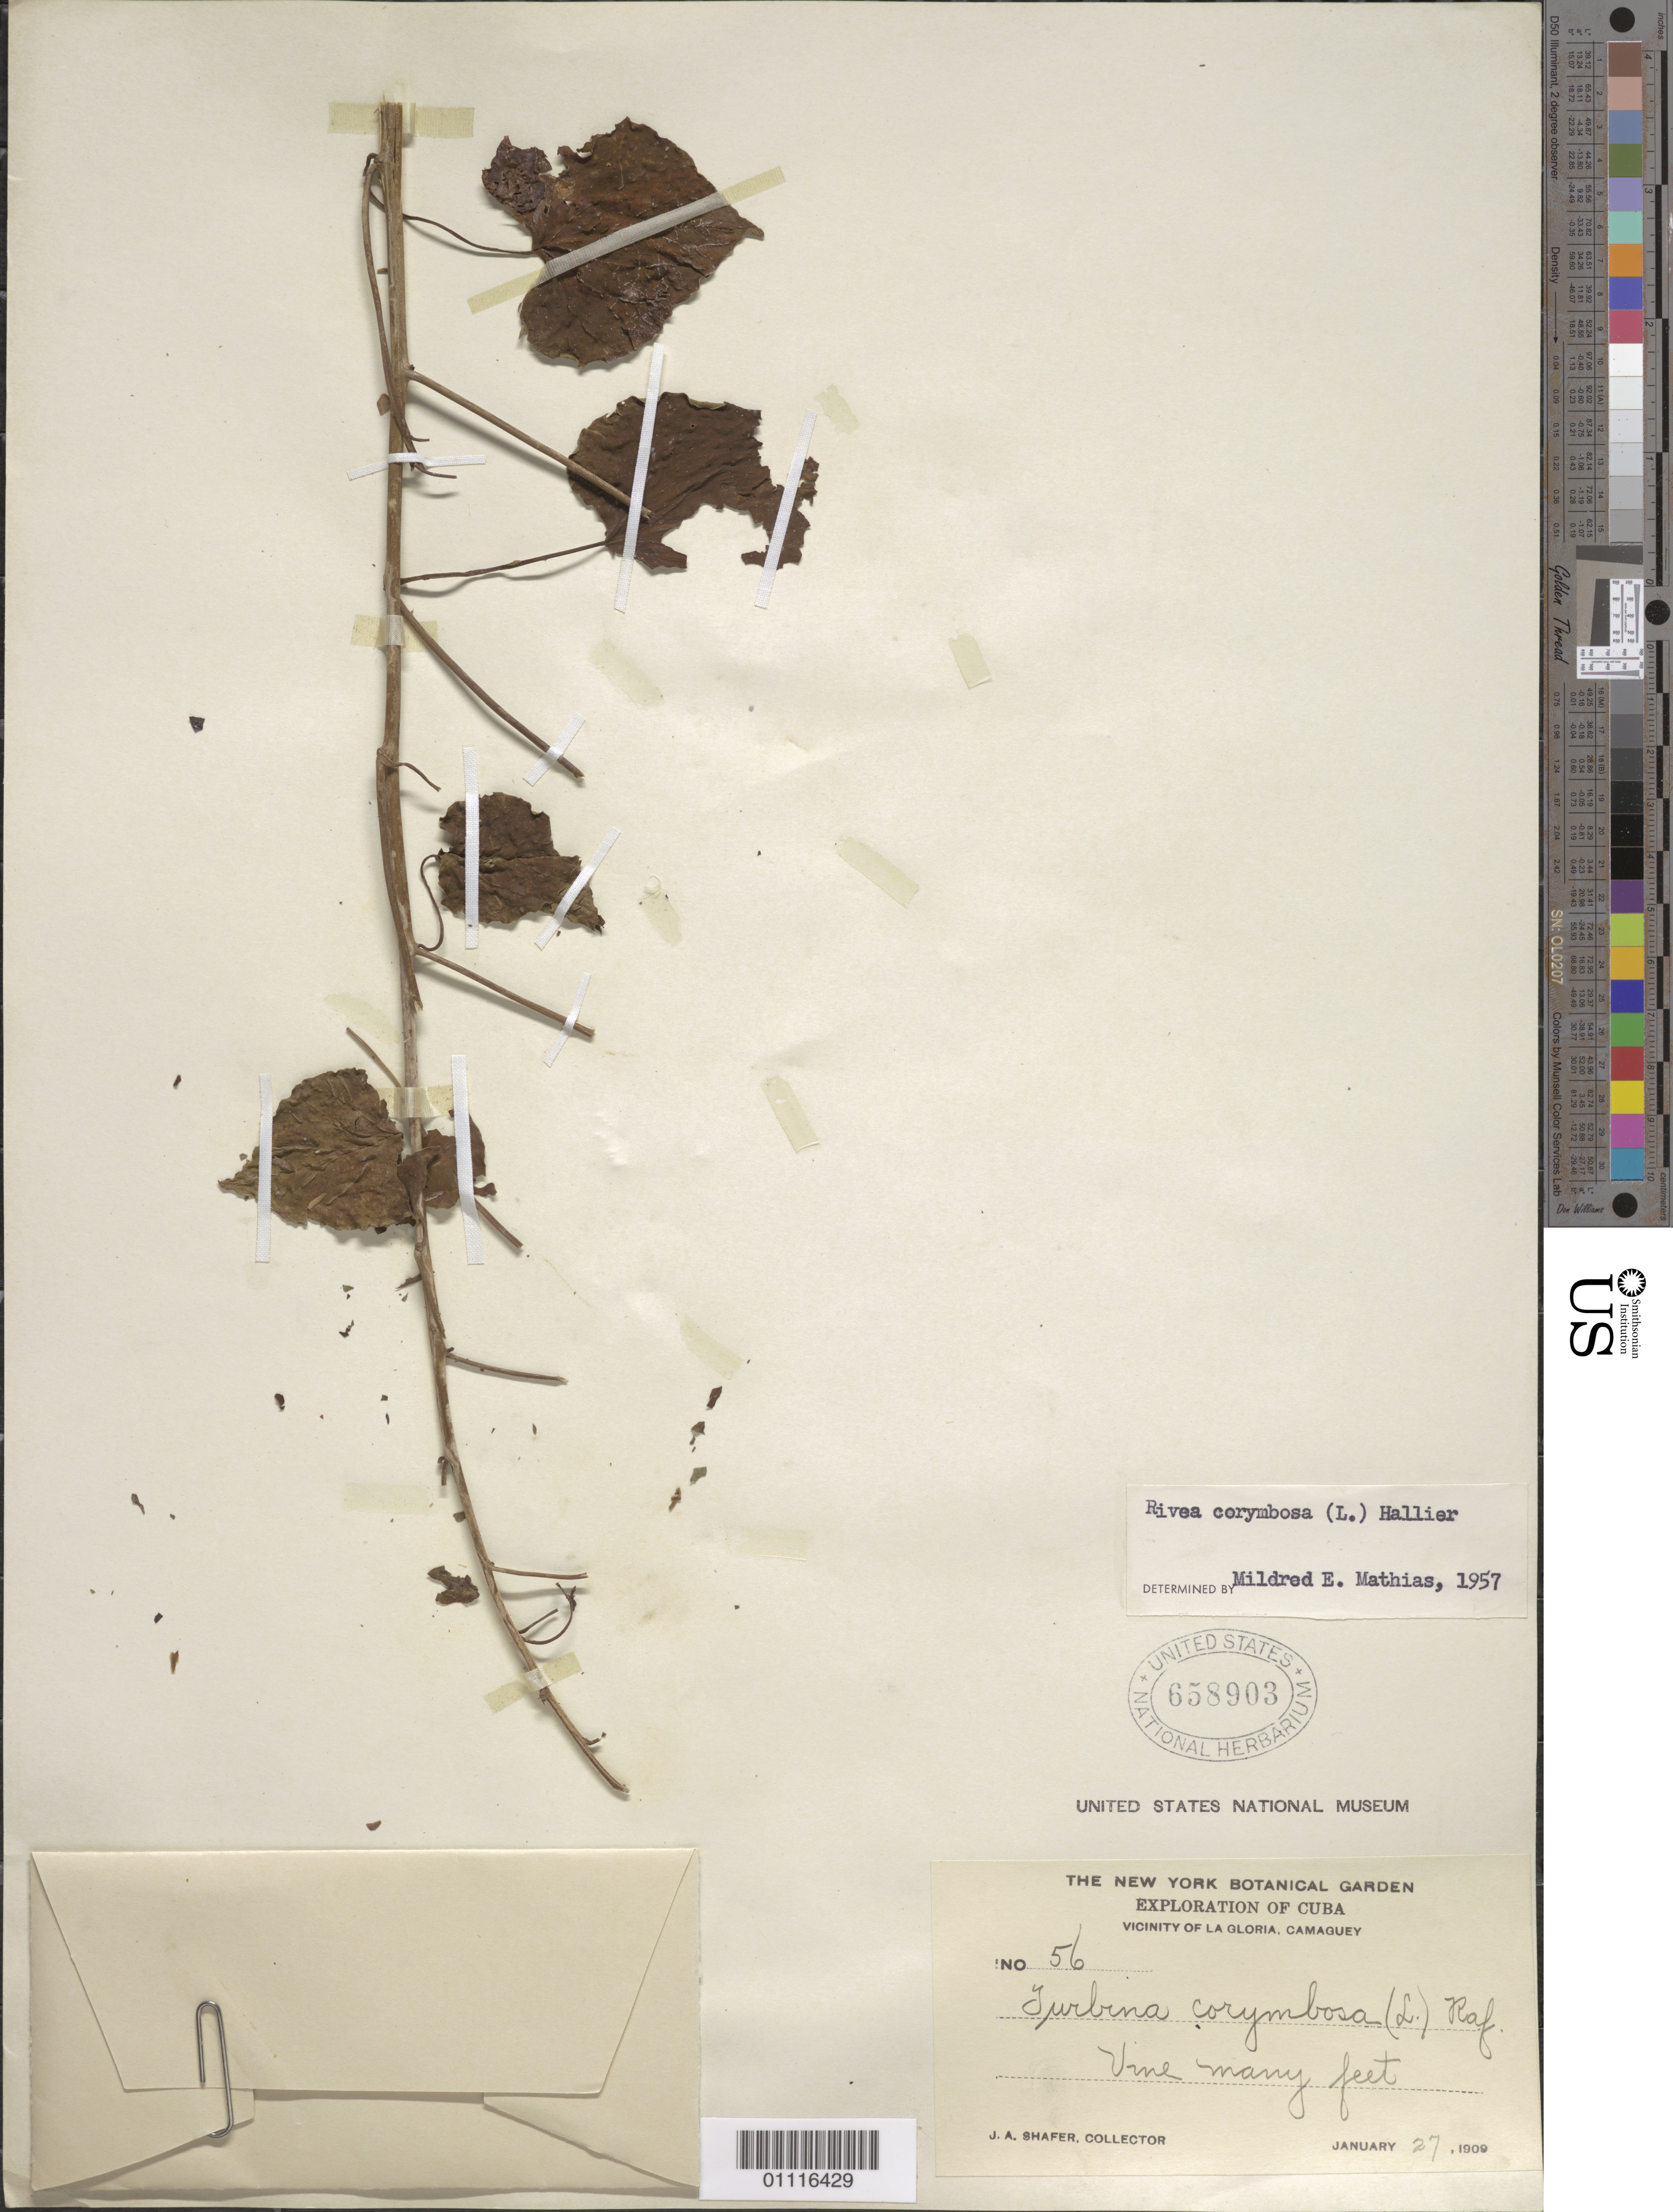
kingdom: Plantae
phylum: Tracheophyta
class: Magnoliopsida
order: Solanales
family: Convolvulaceae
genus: Turbina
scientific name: Turbina corymbosa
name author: (L.) Raf.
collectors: J. A. Shafer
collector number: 56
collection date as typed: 27 Jan 1909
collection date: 1909-01-27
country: Cuba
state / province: Camagüey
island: Cuba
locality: Vicinity of La Gloria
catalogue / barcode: US 658903